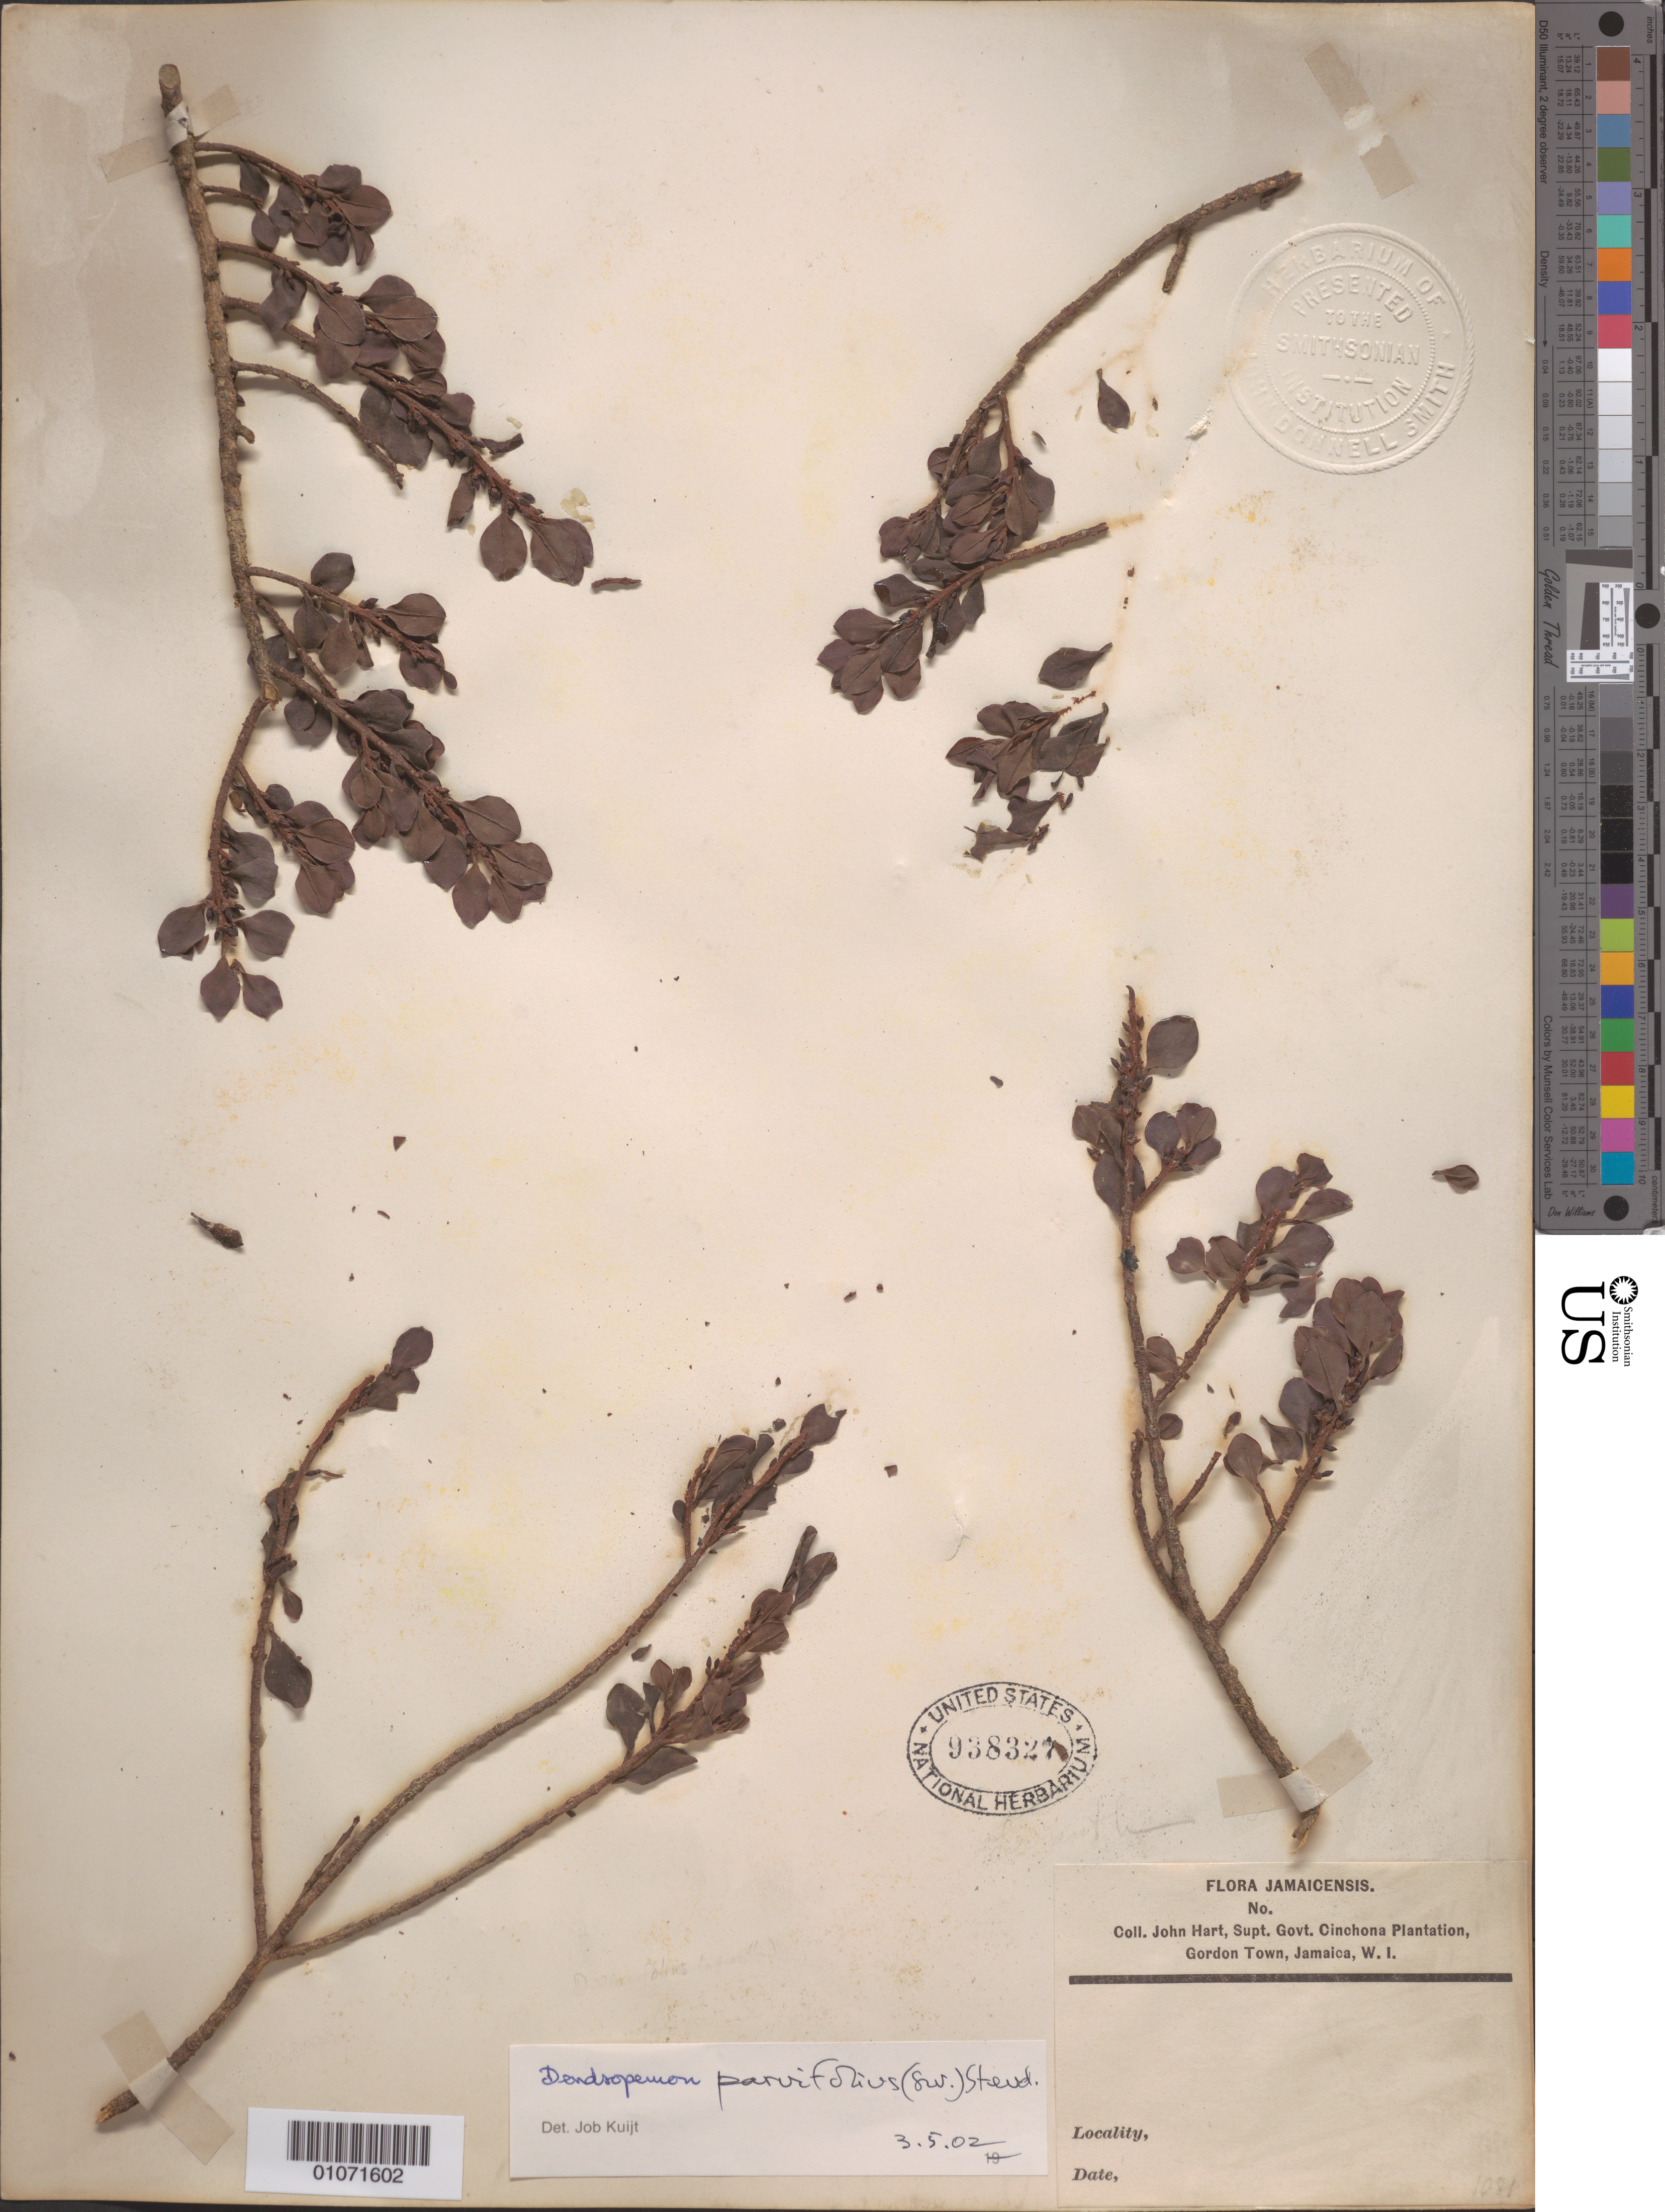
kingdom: Plantae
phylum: Tracheophyta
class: Magnoliopsida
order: Santalales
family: Loranthaceae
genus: Dendropemon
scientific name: Dendropemon parvifolius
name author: (Sw.) Steud.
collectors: J. Hart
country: Jamaica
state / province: Kingston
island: Jamaica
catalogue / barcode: US 938327